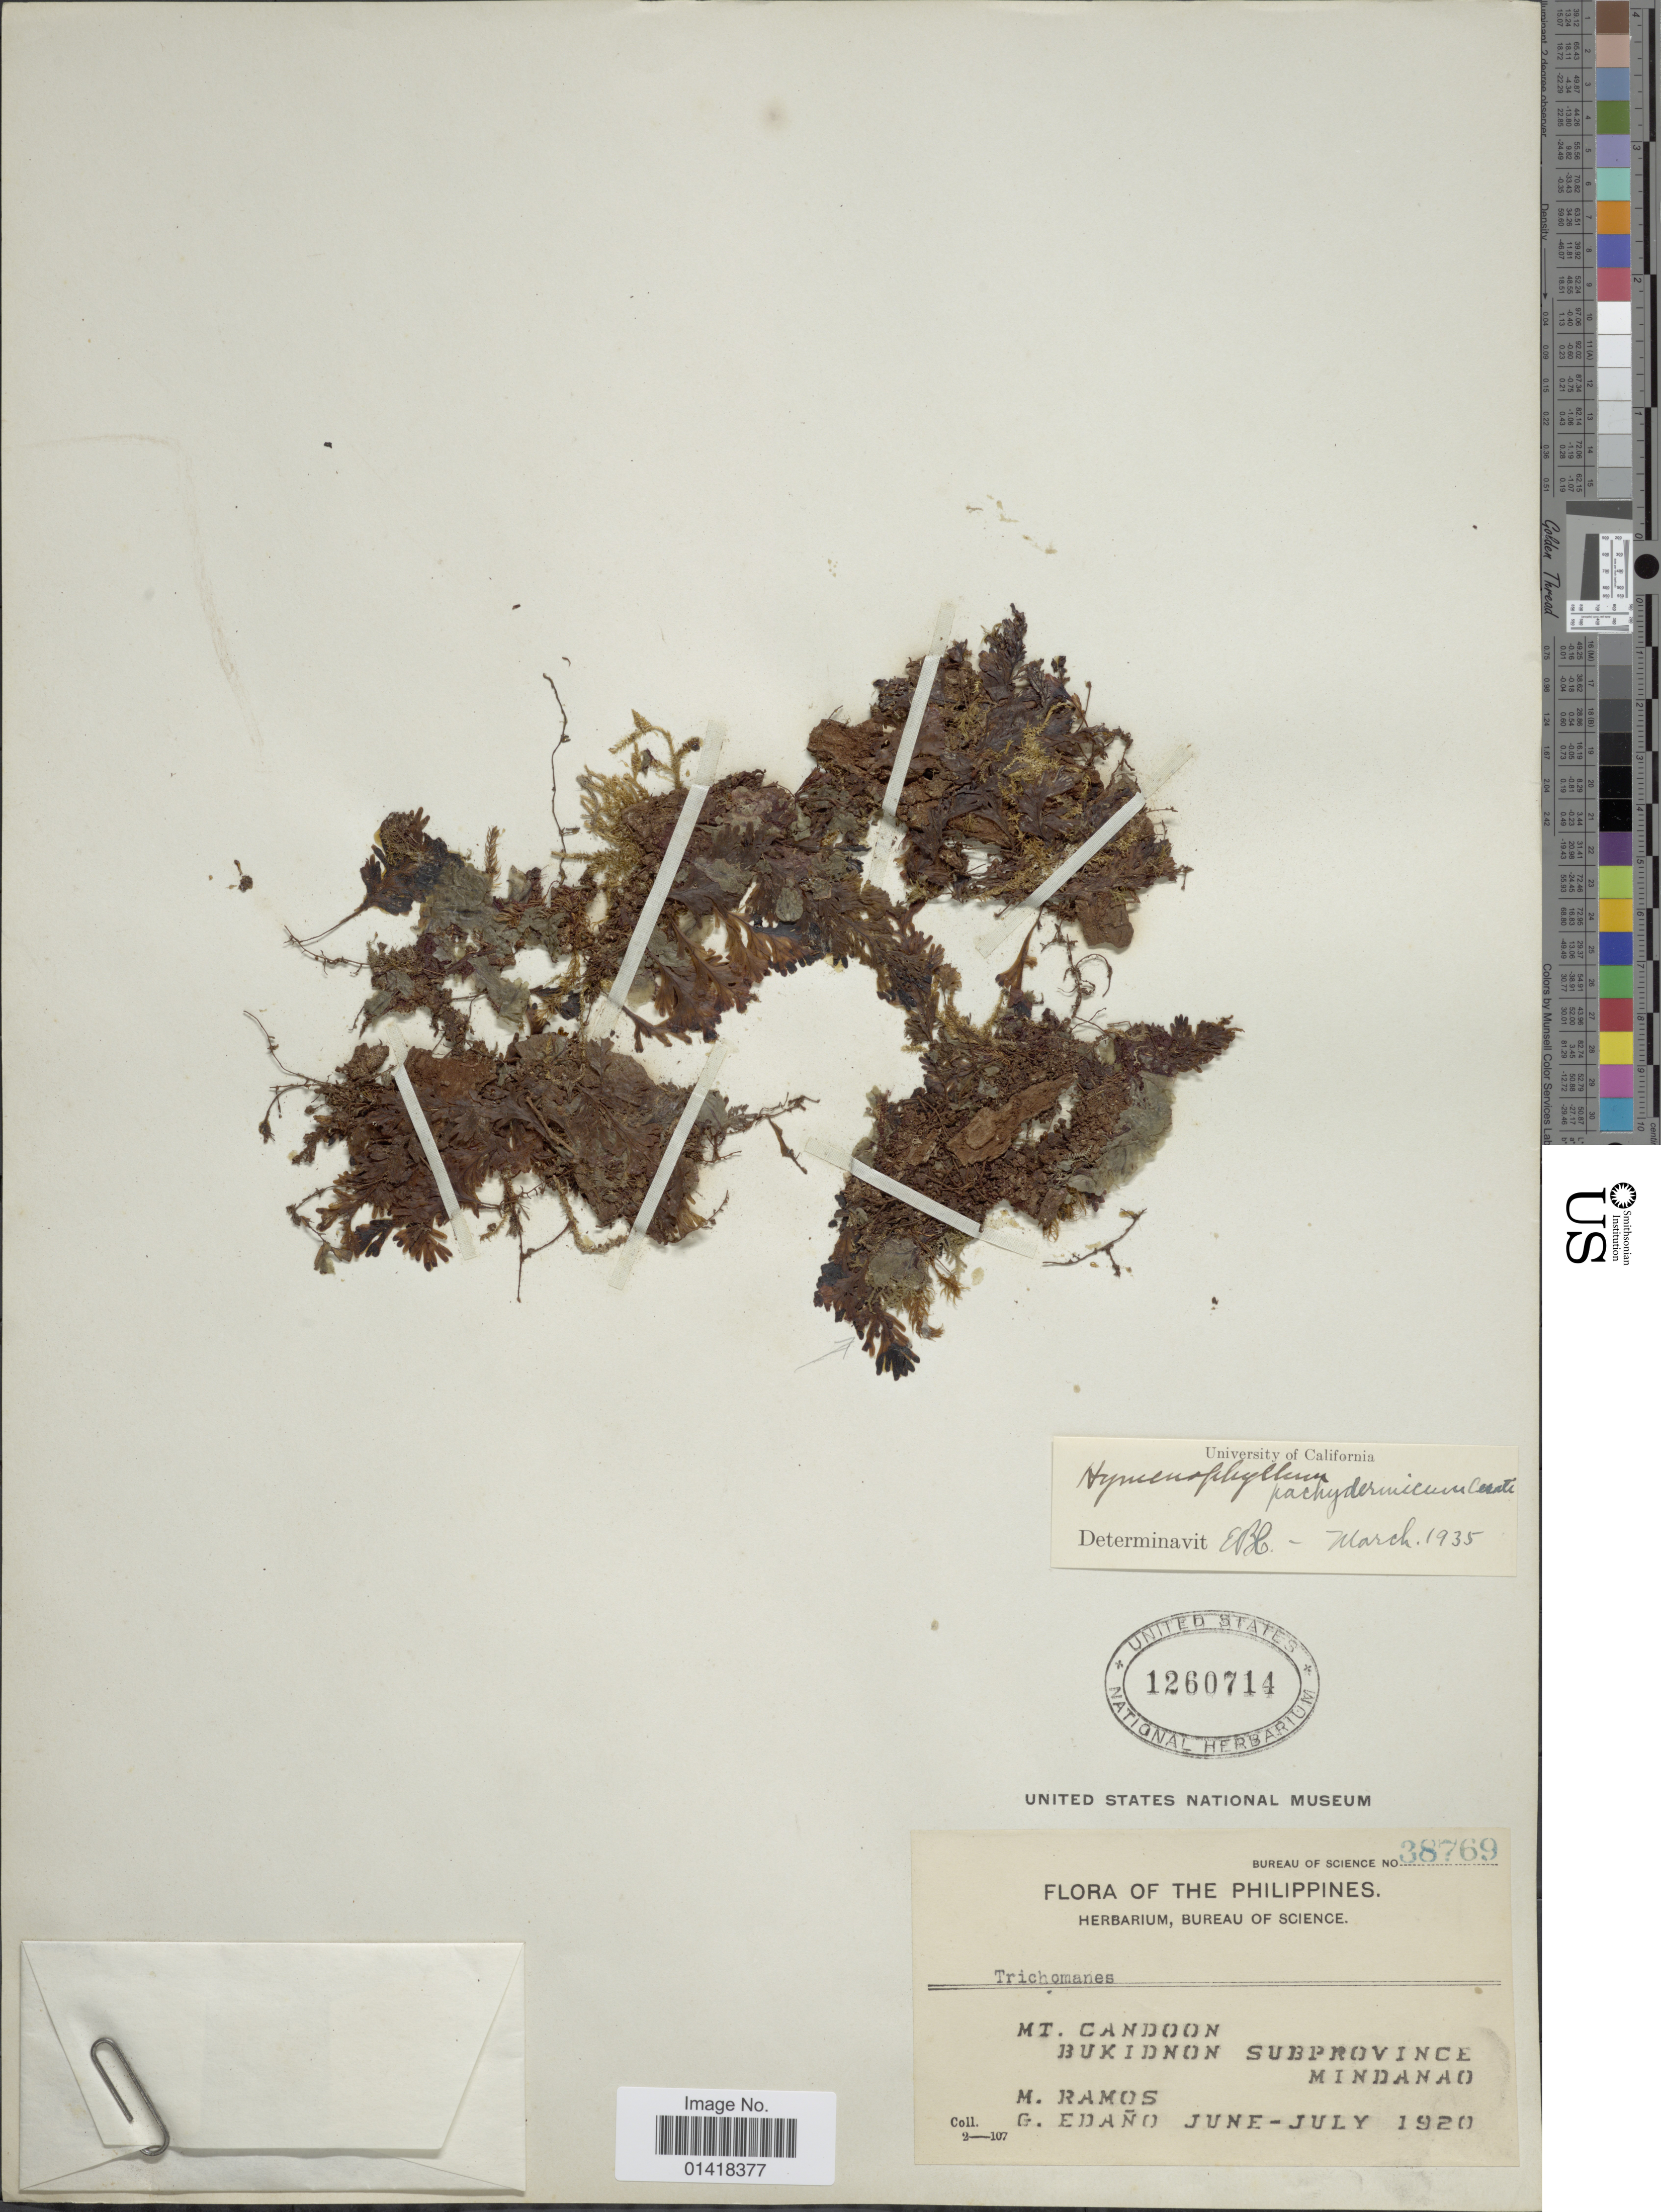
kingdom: Plantae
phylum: Tracheophyta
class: Polypodiopsida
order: Hymenophyllales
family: Hymenophyllaceae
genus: Hymenophyllum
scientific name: Hymenophyllum pachydermicum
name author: Ces.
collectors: M. Ramos & G. Edaño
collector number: Bureau of Science 38769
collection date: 1920-06/1920-07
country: Philippines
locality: Mt. Candoon. Bukidnon Subprovince Mindanao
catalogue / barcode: US 1260714